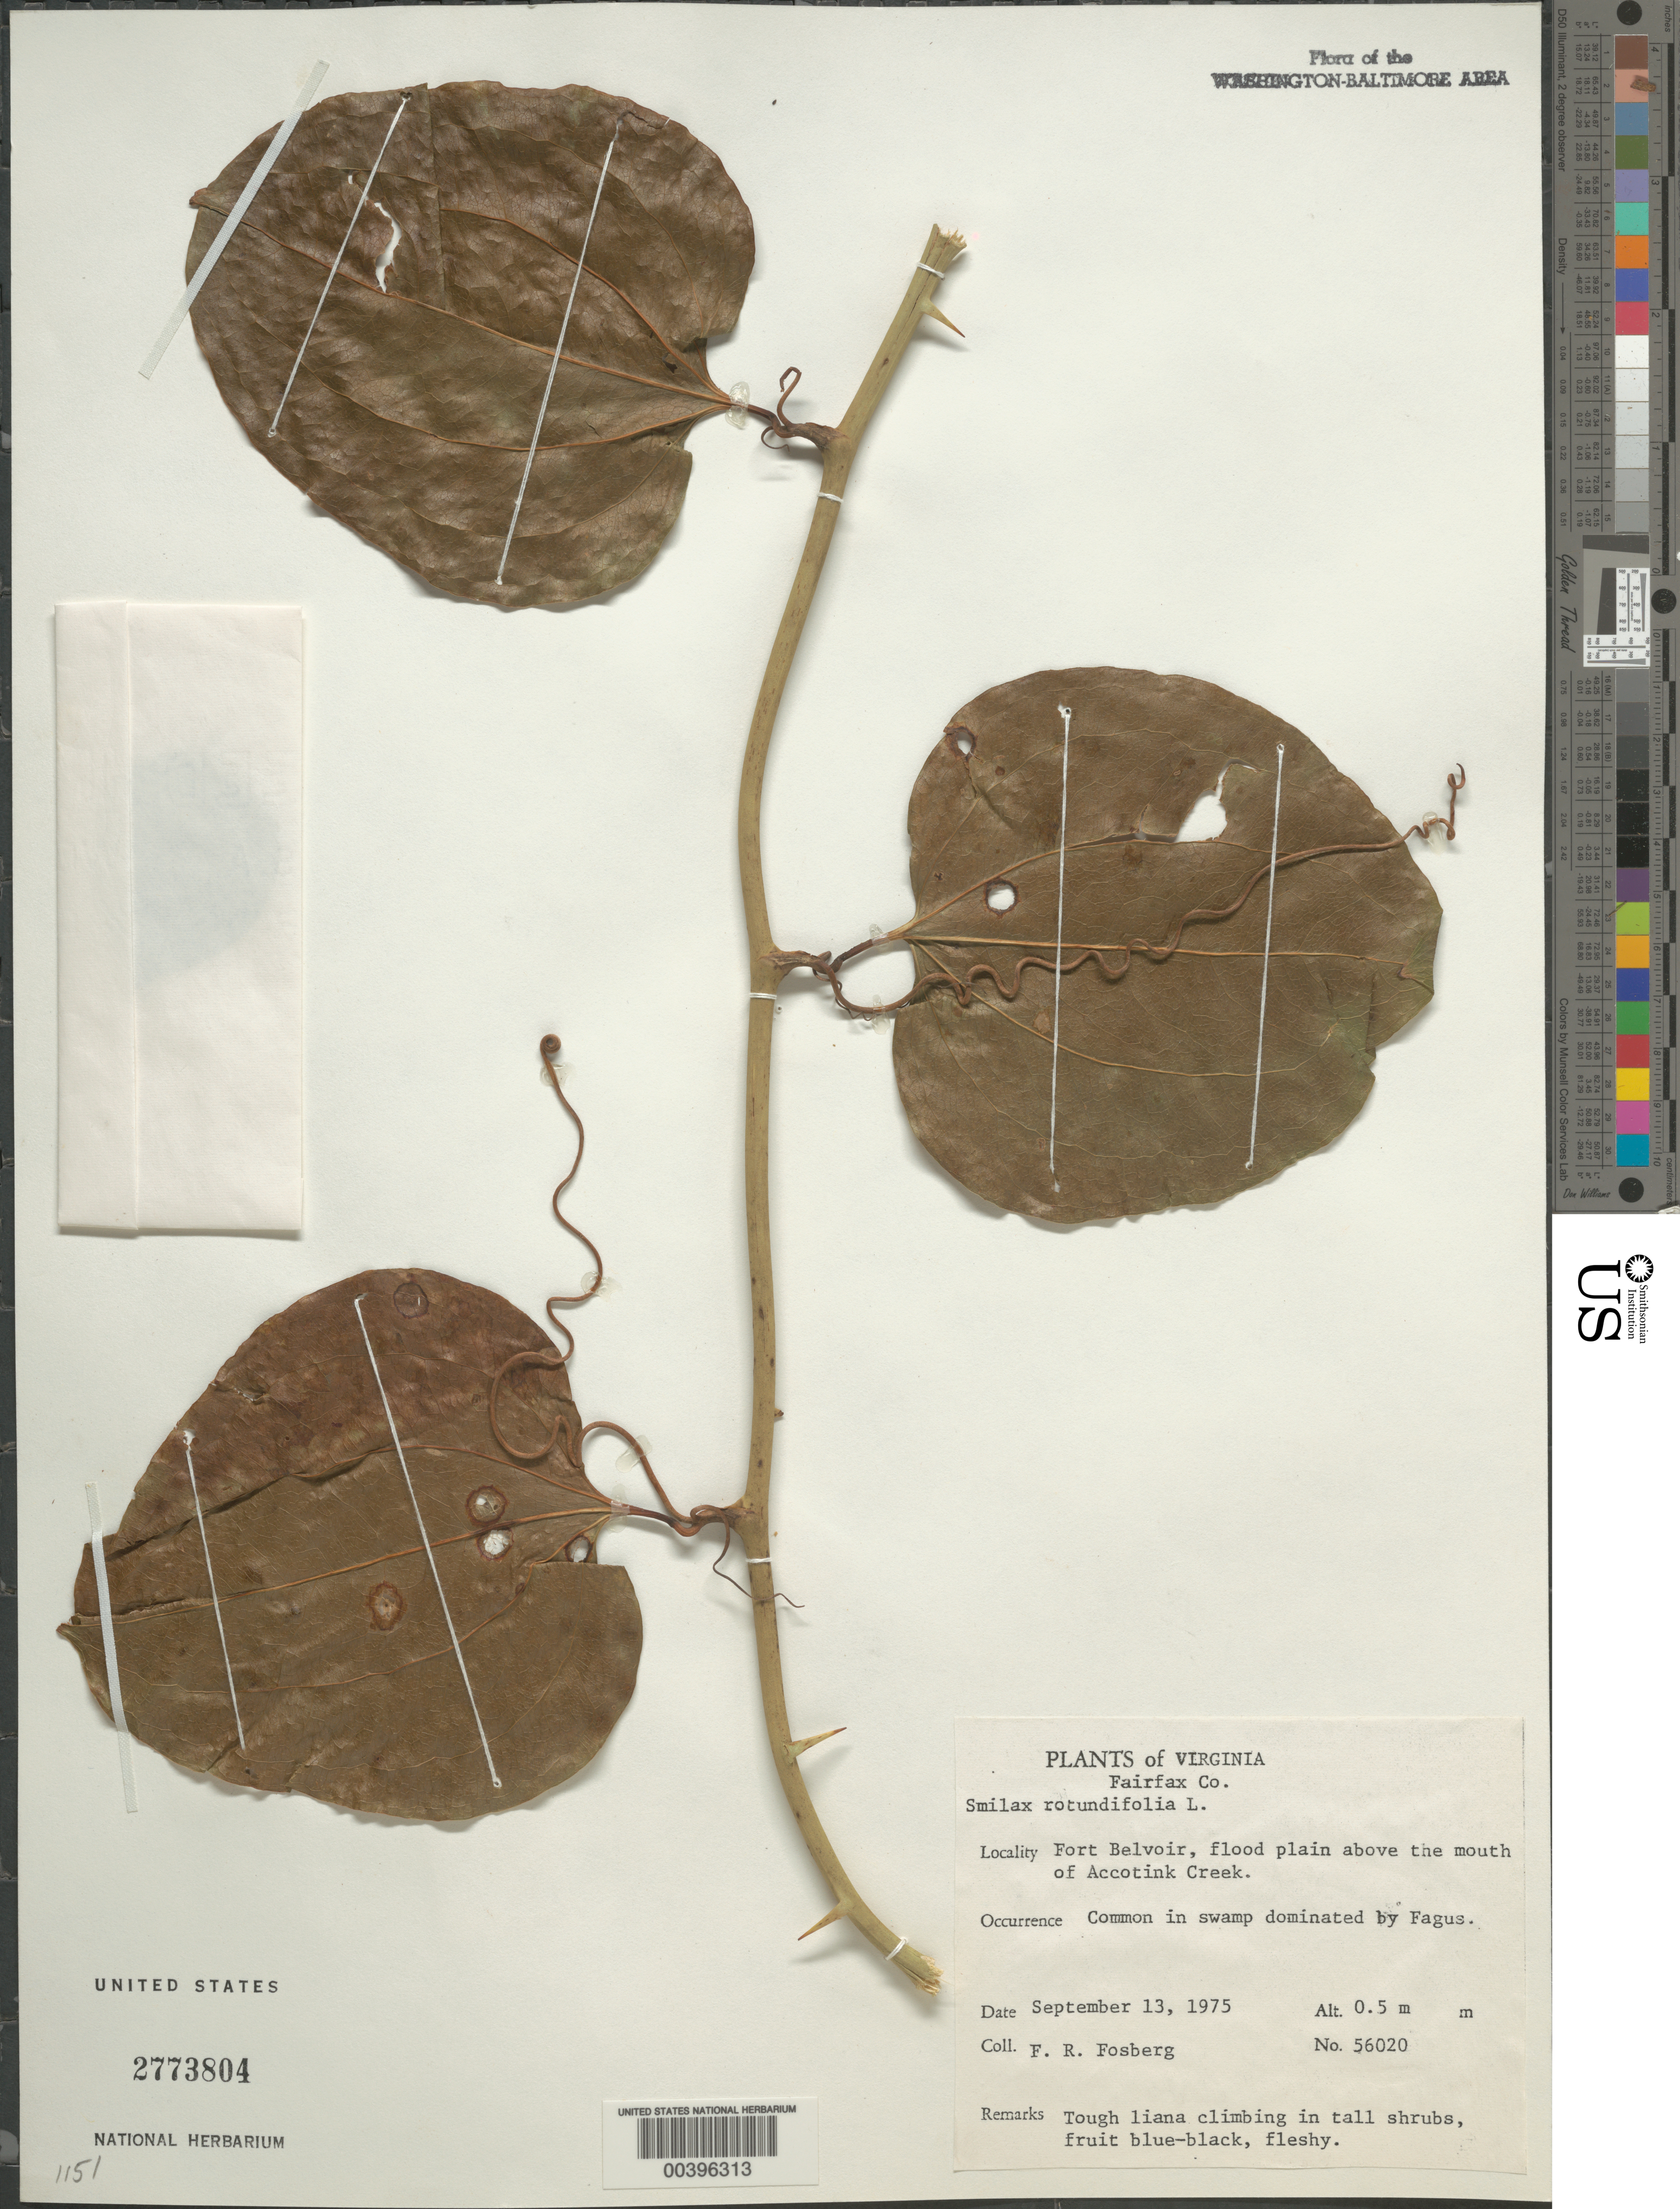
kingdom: Plantae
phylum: Tracheophyta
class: Liliopsida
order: Liliales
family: Smilacaceae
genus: Smilax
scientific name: Smilax rotundifolia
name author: L.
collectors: F. R. Fosberg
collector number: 56020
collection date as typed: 13 Sep 1975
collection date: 1975-09-13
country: United States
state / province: Virginia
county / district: Fairfax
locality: Fort Belvoir, near mouth of Accotink Creek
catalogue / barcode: US 2773804